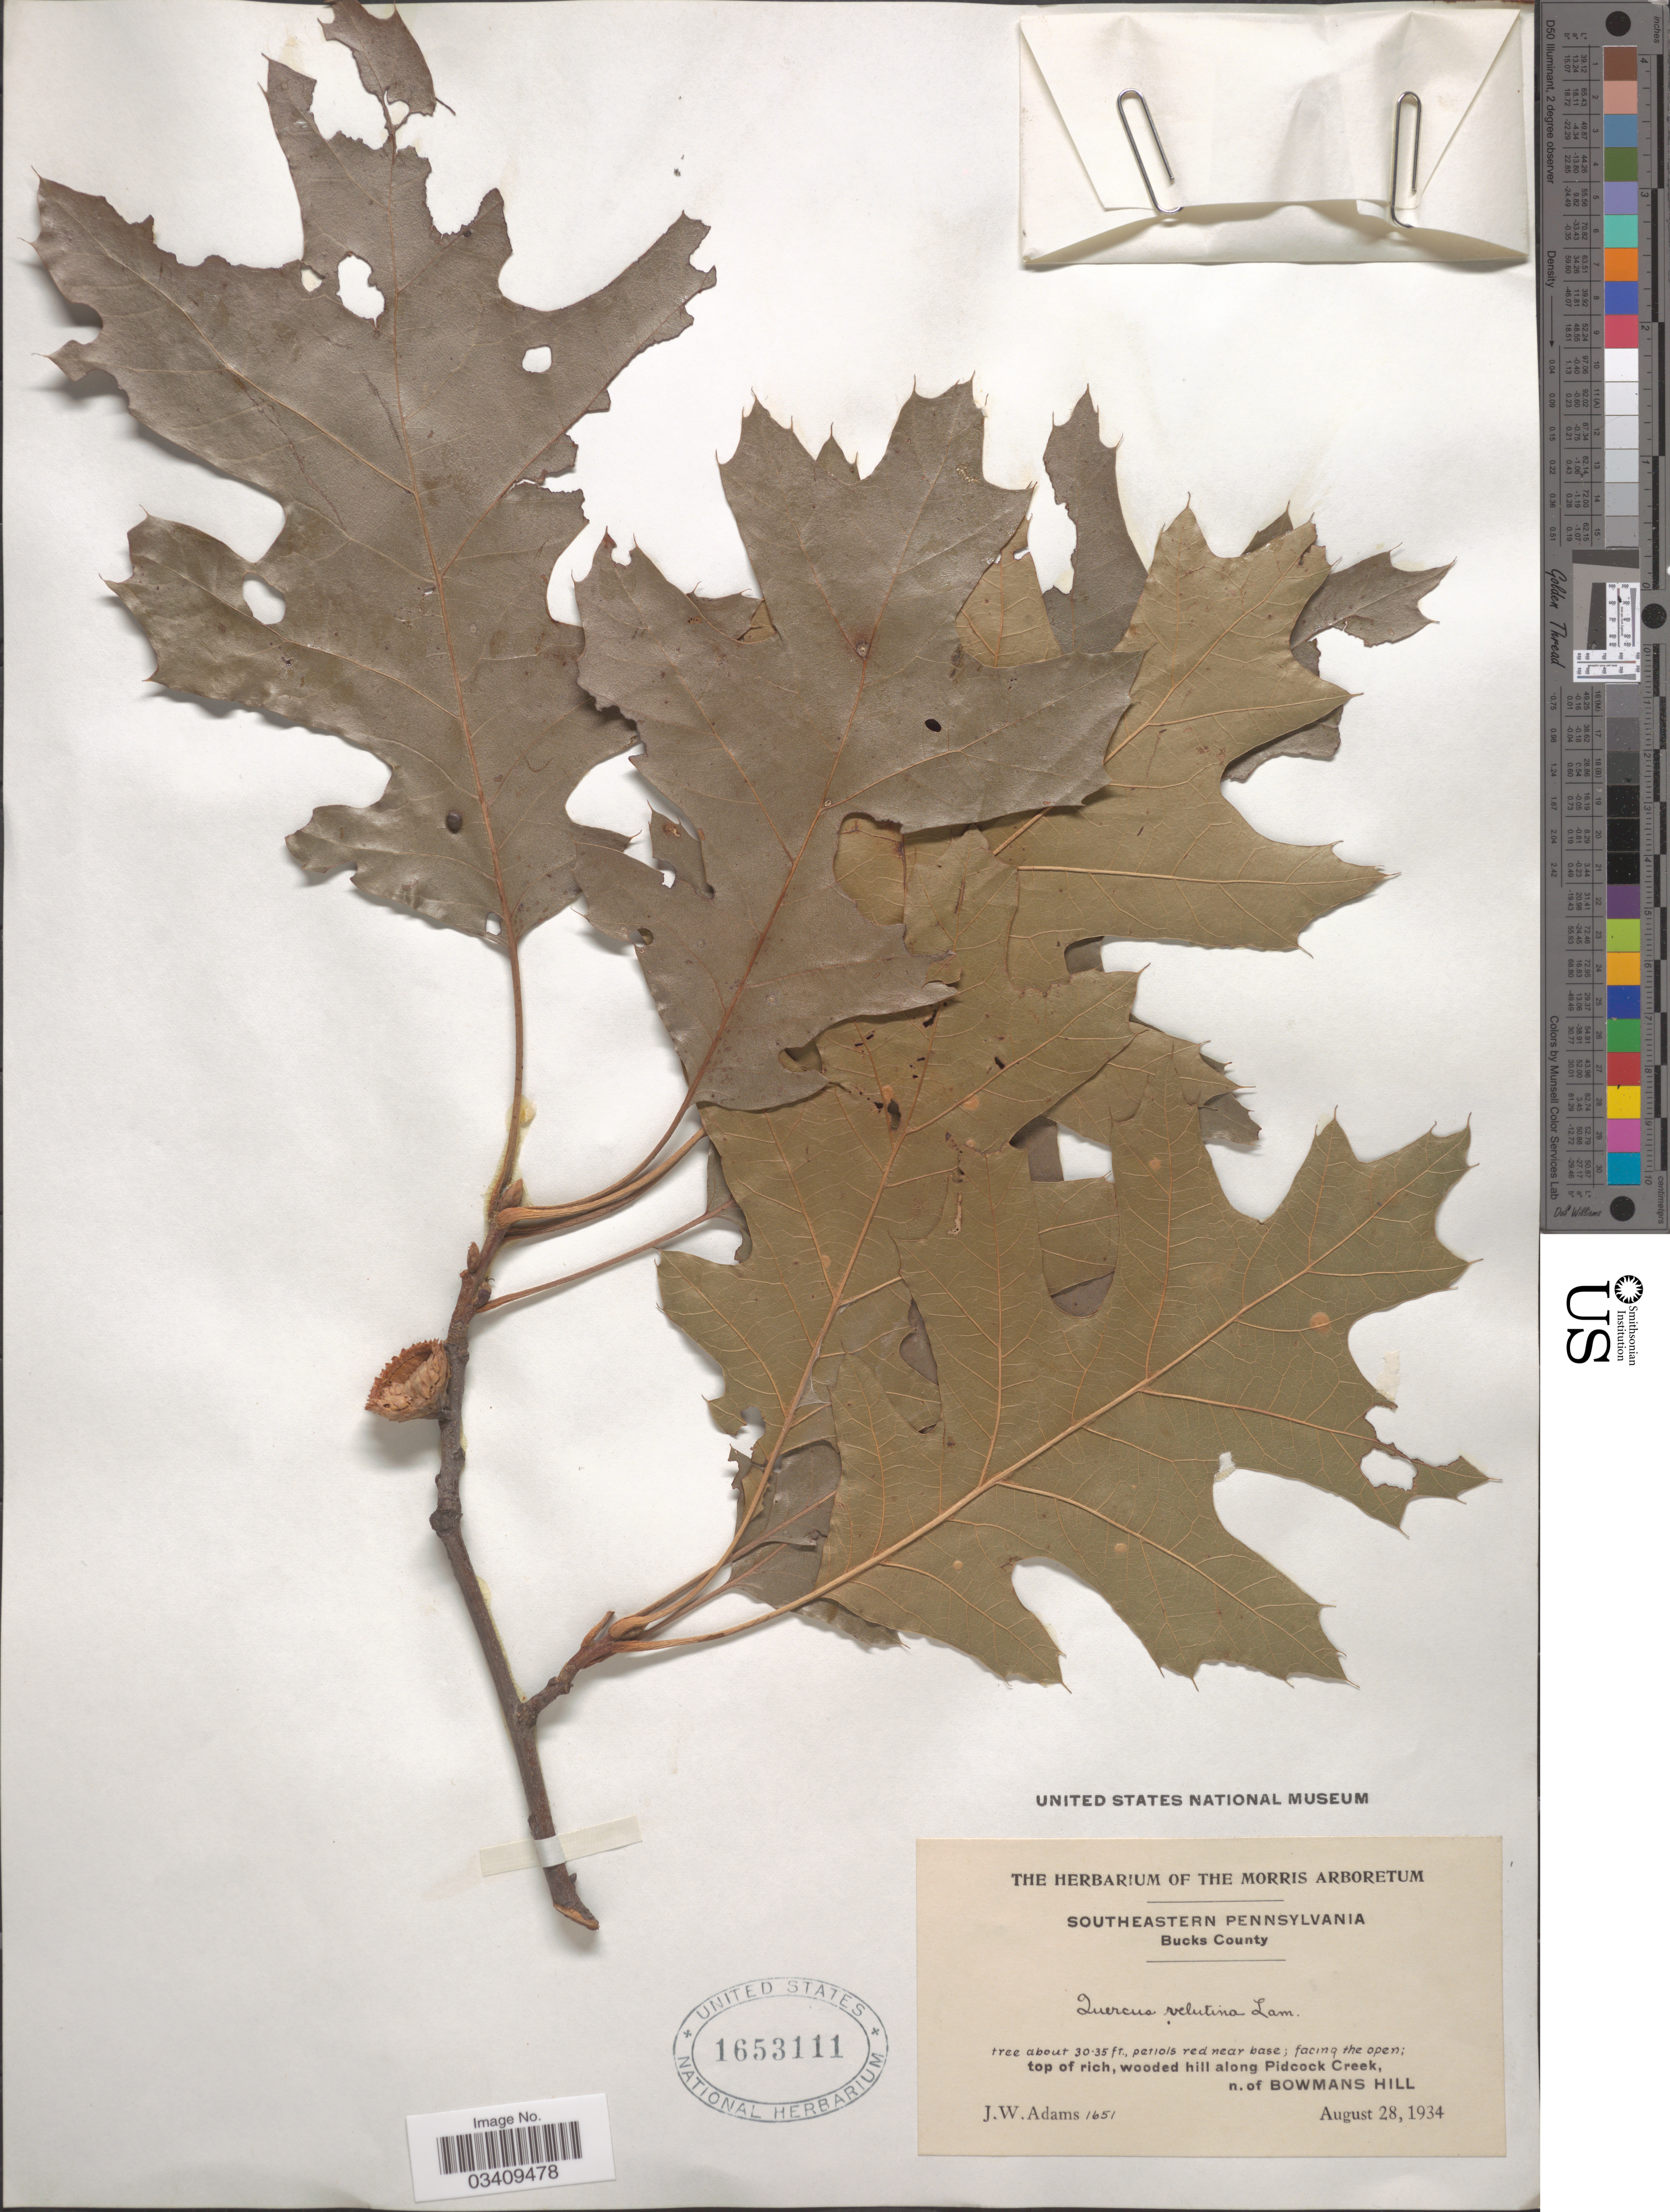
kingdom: Plantae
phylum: Tracheophyta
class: Magnoliopsida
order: Fagales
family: Fagaceae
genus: Quercus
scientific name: Quercus velutina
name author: Lam.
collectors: J. Adams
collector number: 1651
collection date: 1934-08-28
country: United States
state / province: Pennsylvania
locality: Southeastern Pennsylvania. Bucks County. Top of rich, wooded hill along Pidcock Creek, n. of Bowmans Hill.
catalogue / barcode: US 1653111